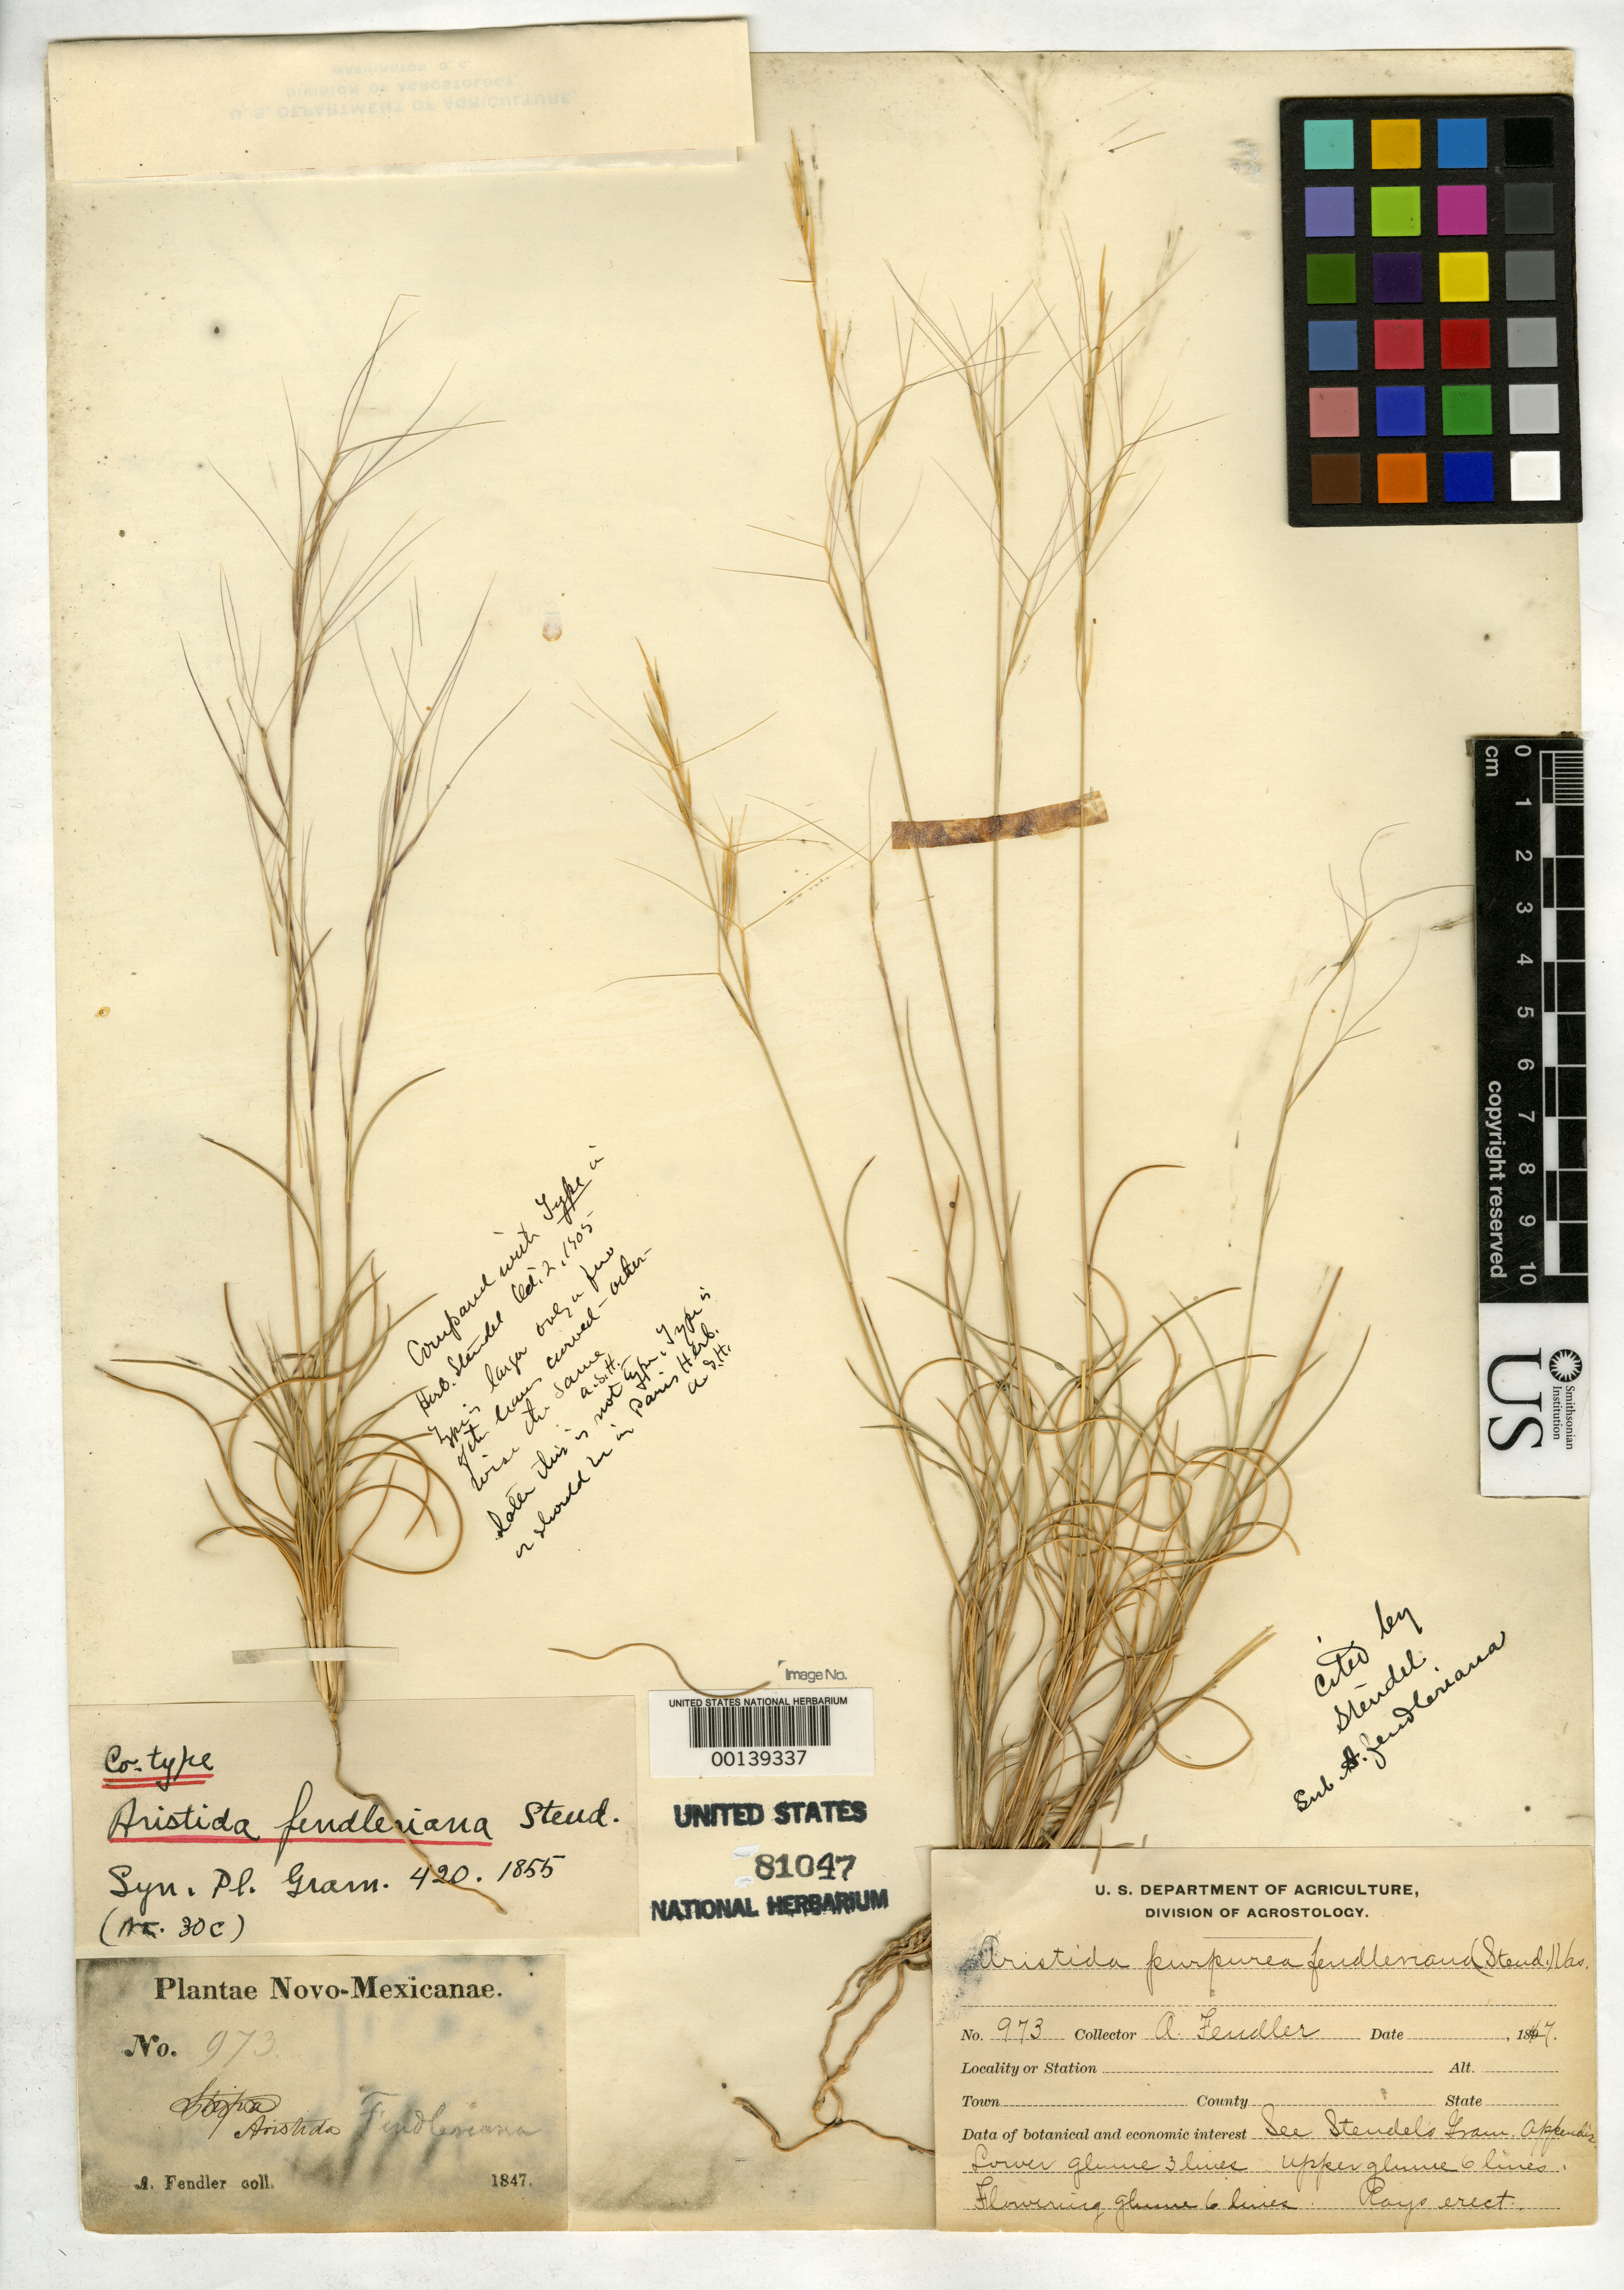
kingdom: Plantae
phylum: Tracheophyta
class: Liliopsida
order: Poales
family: Poaceae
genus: Aristida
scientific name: Aristida fendleriana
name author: Steud.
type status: Type Fragment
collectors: A. Fendler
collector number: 973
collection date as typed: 1847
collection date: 1847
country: United States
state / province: New Mexico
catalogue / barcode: US 81047